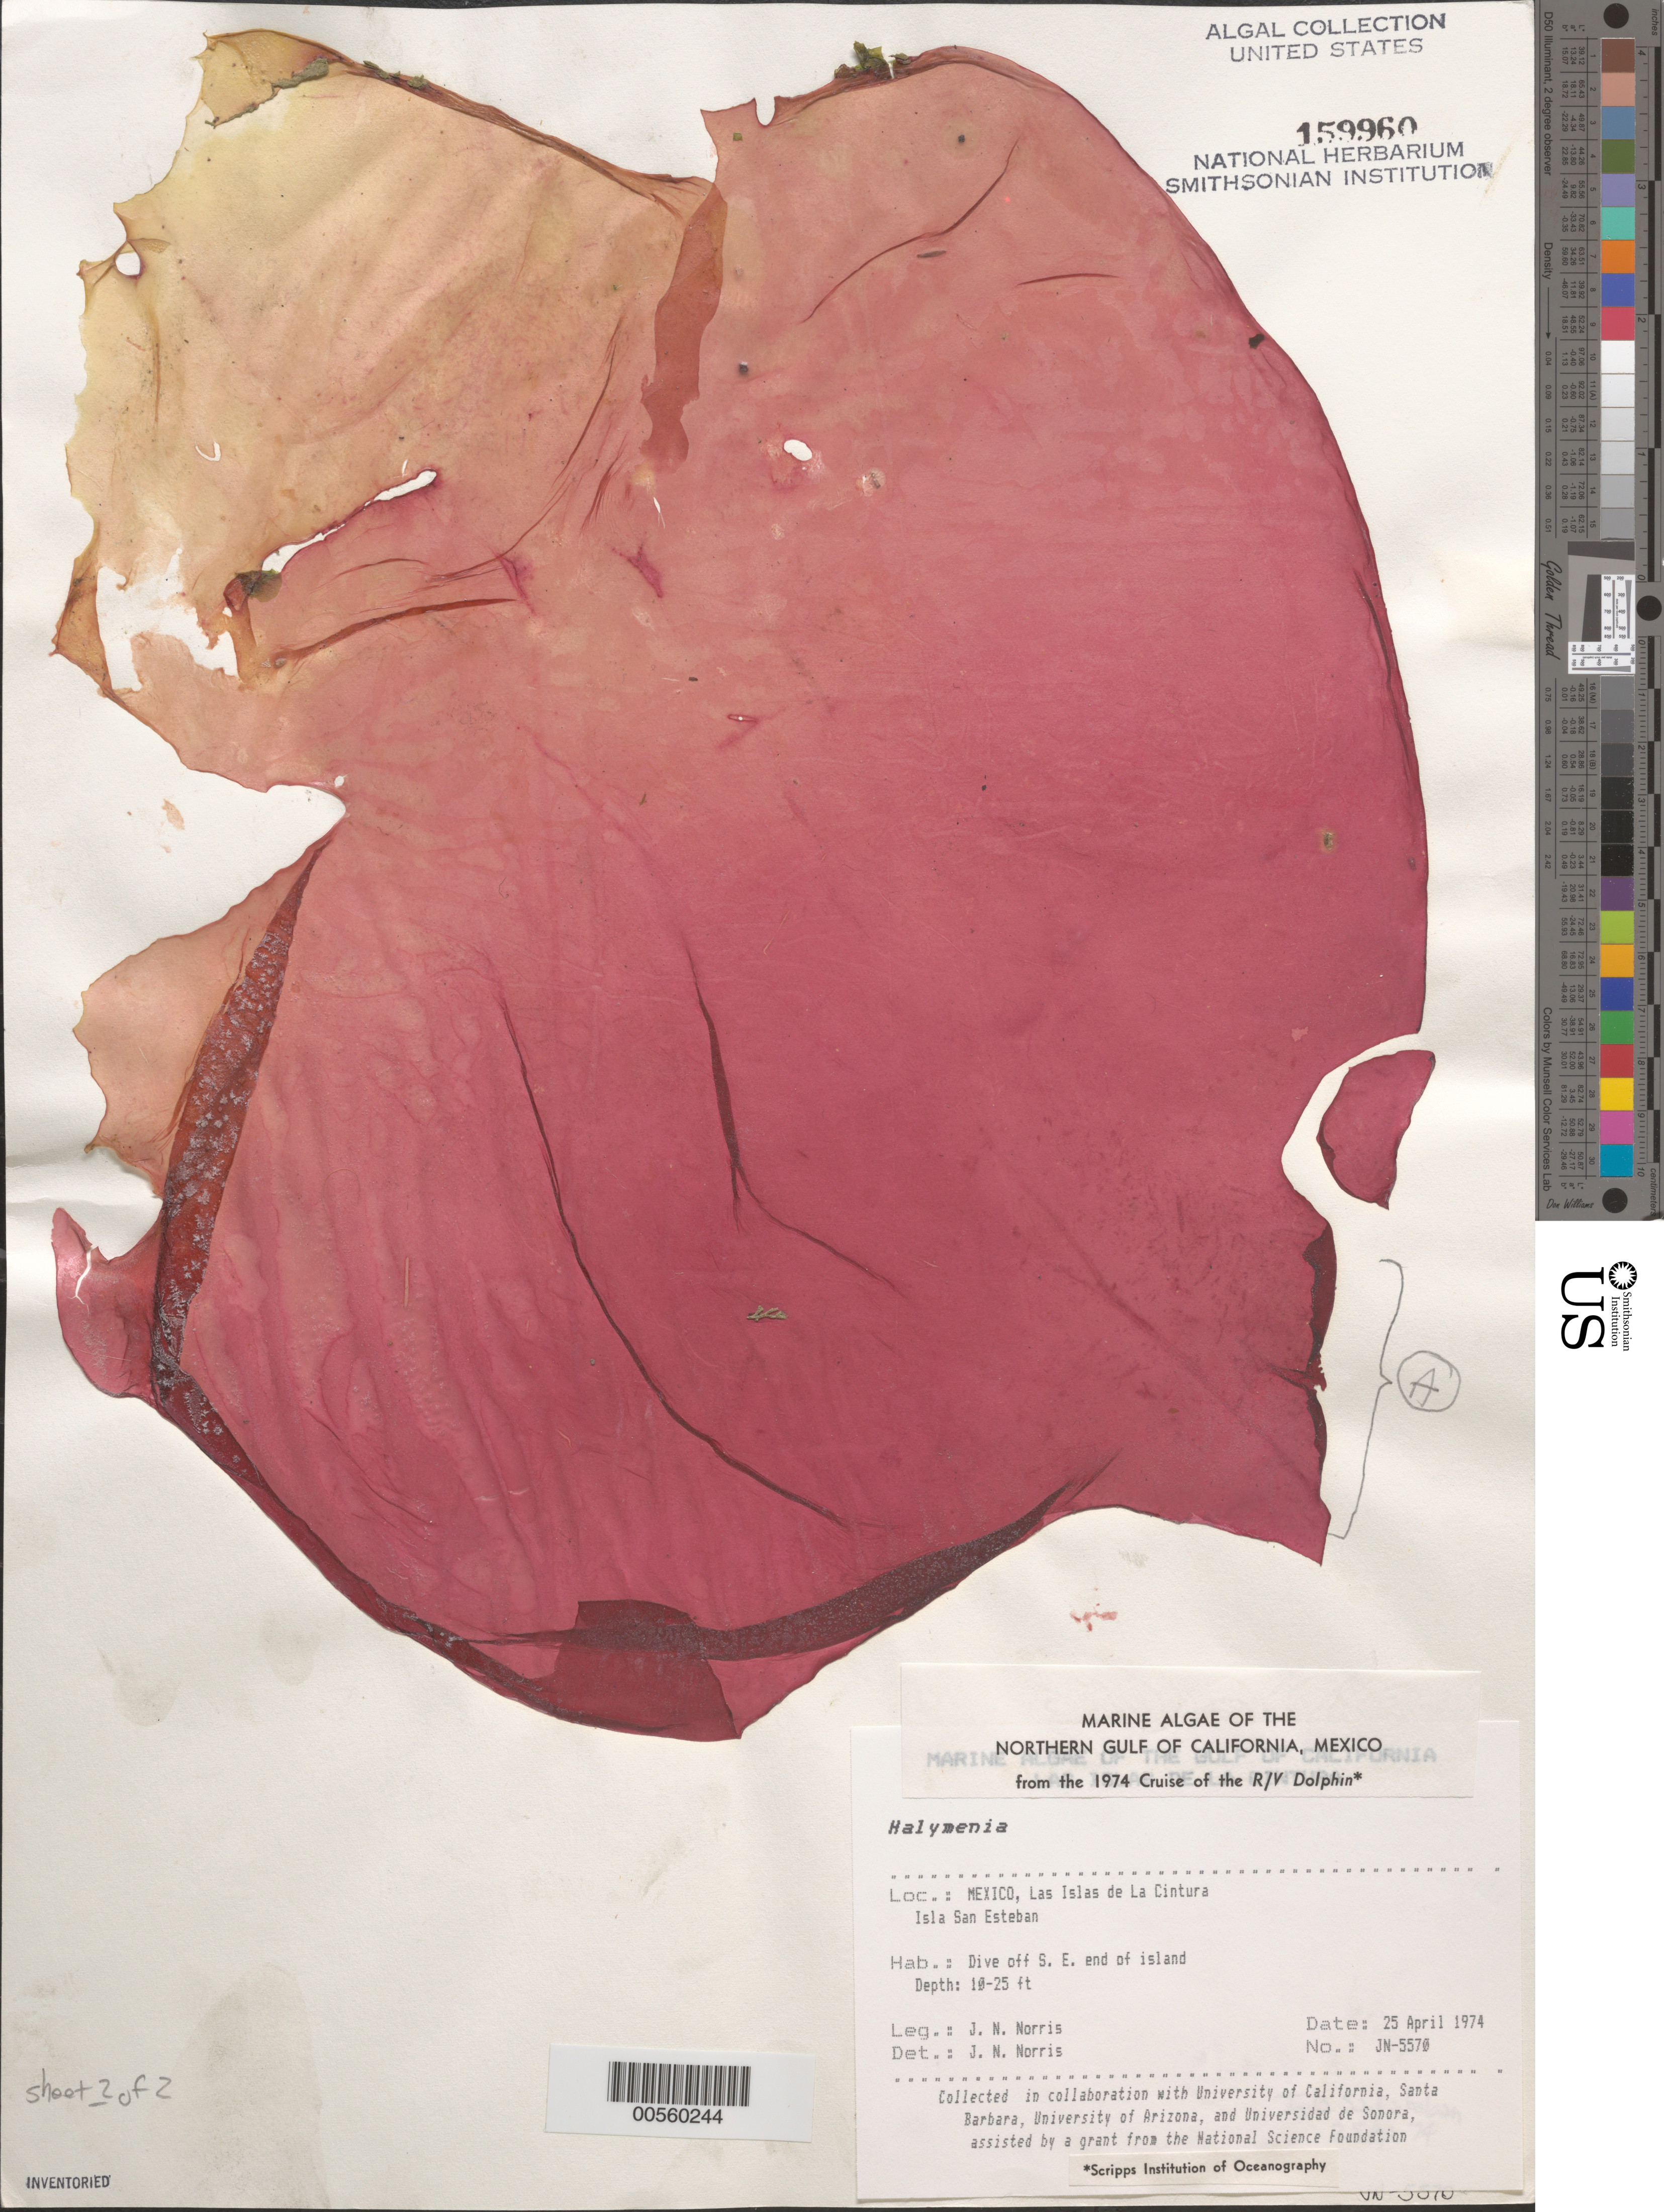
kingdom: Plantae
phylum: Rhodophyta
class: Florideophyceae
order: Halymeniales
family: Halymeniaceae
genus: Halymenia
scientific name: Halymenia sp.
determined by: Norris, James N.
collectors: J. N. Norris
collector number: JN-5570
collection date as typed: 25 Apr 1974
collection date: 1974-04-25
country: Mexico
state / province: Sonora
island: Isla Esteban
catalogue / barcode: US 159960